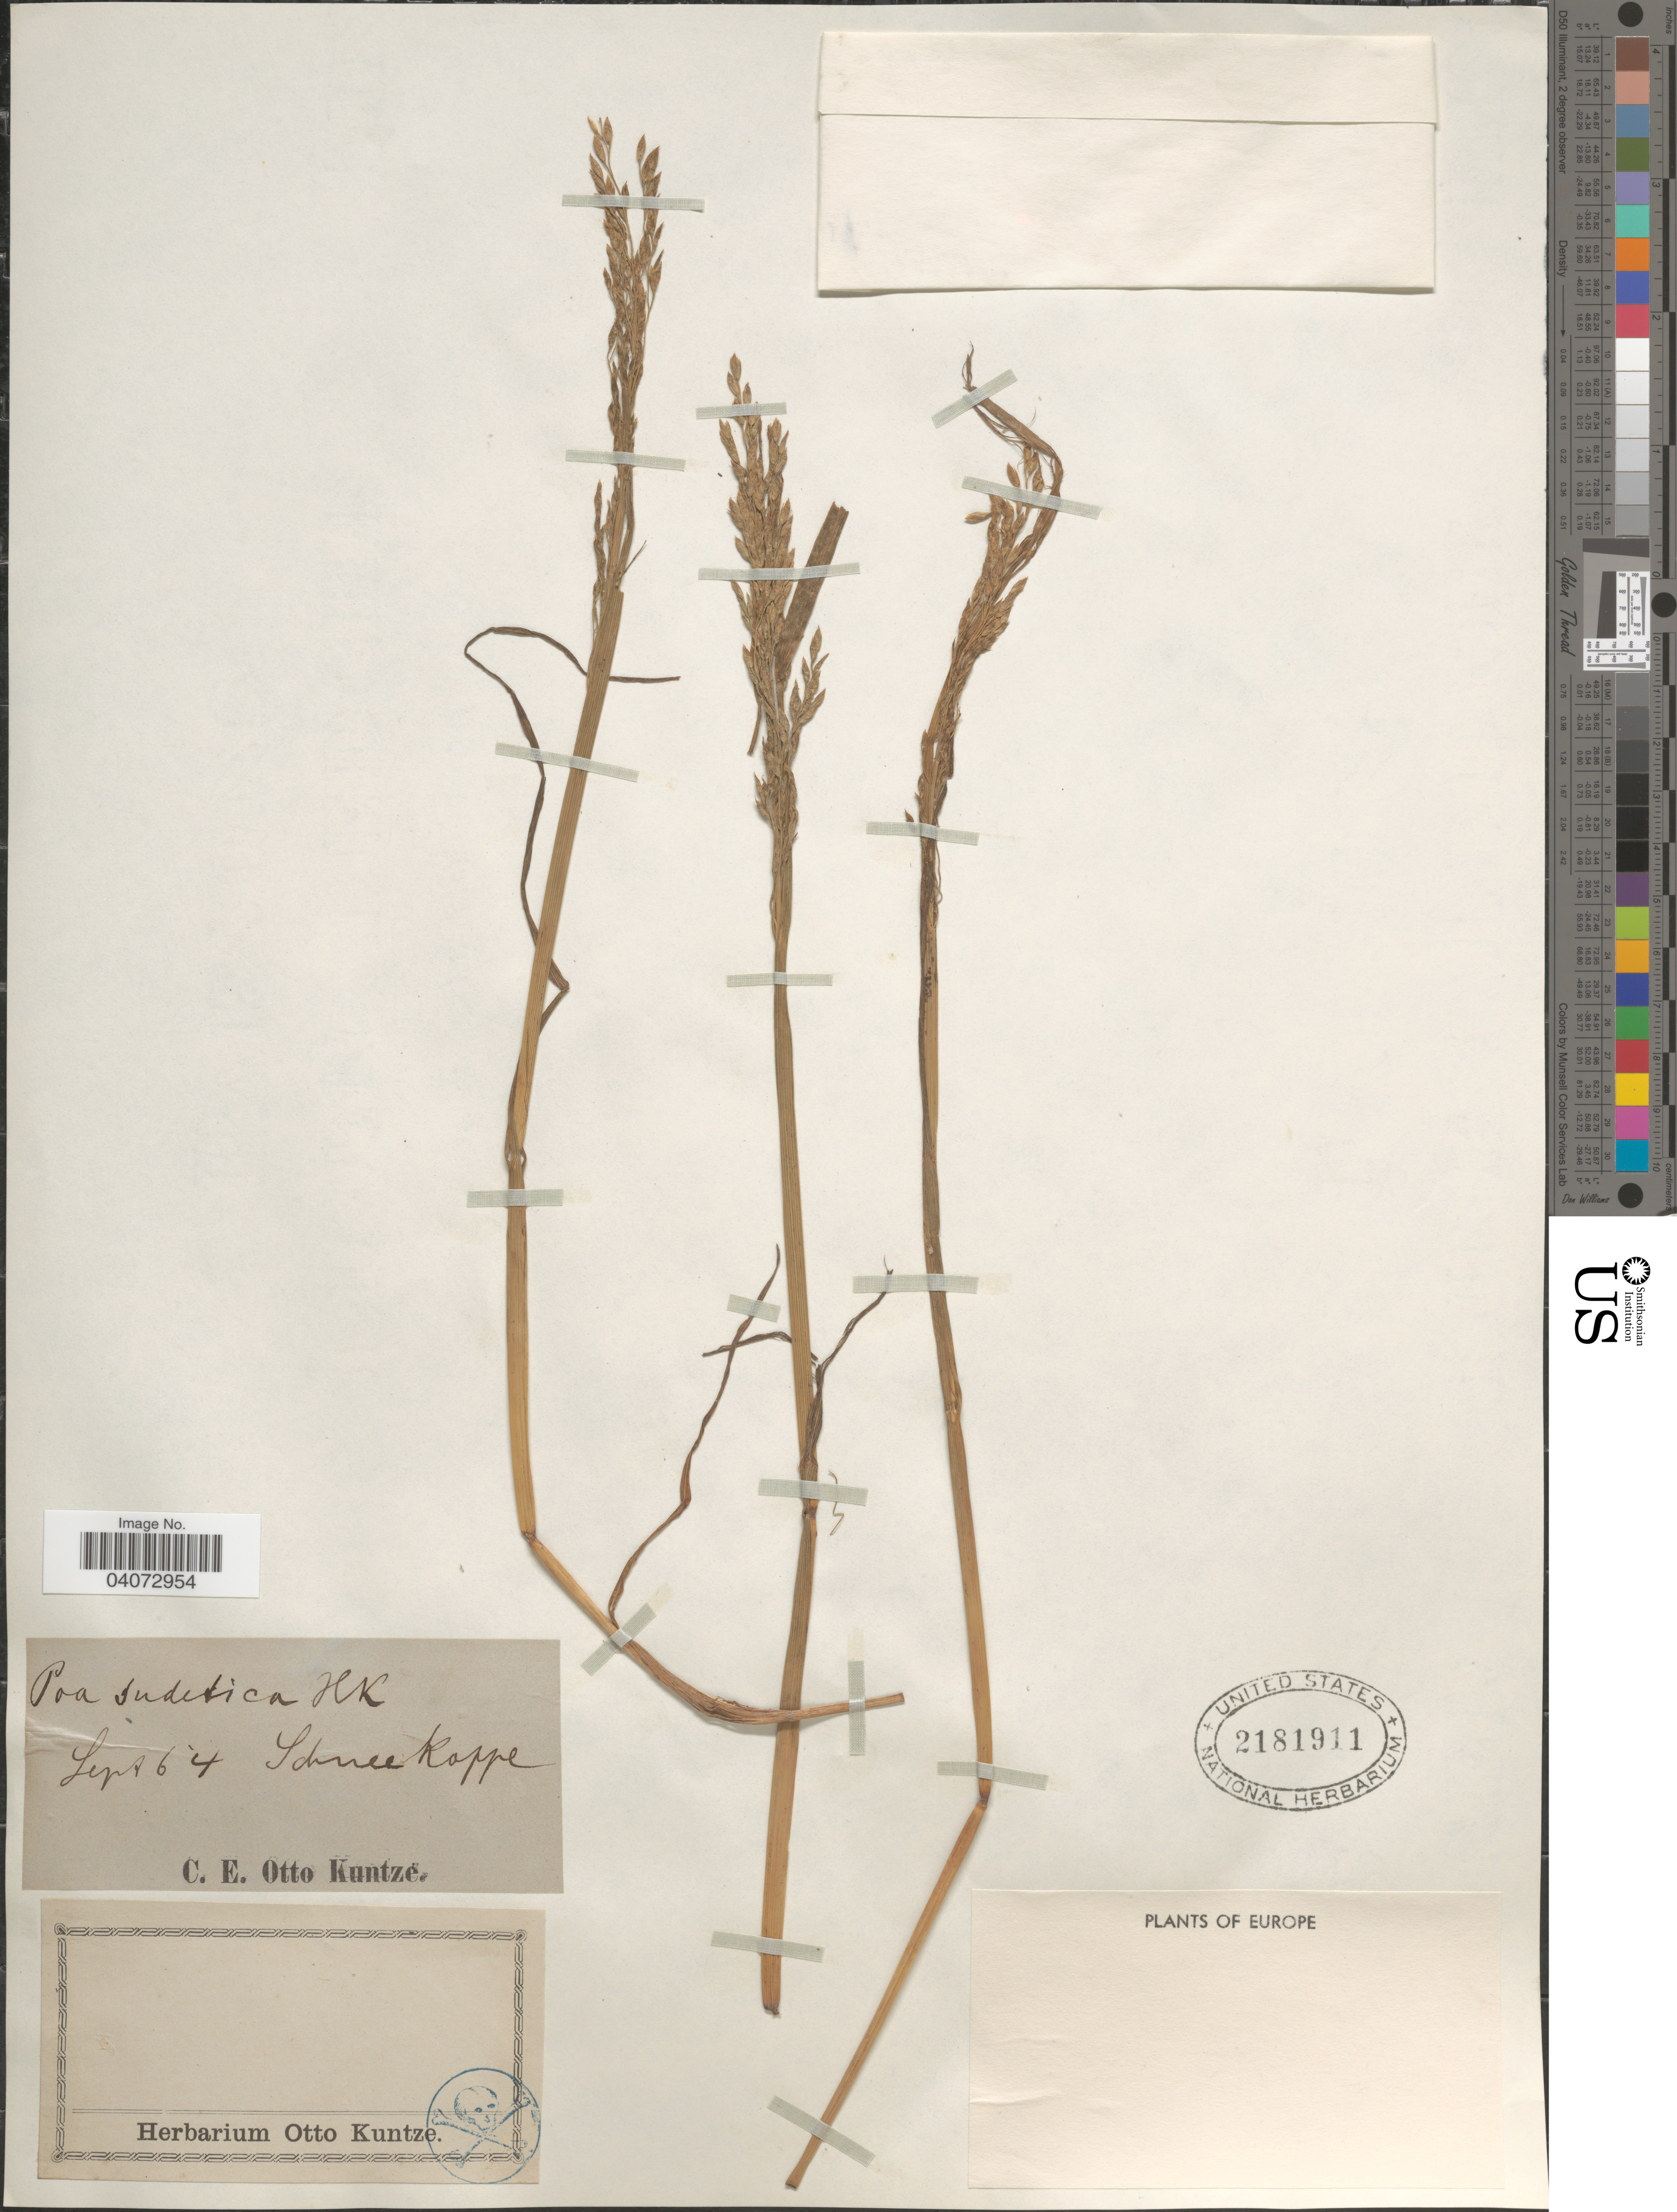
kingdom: Plantae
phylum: Tracheophyta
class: Liliopsida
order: Poales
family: Poaceae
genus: Poa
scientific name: Poa sp.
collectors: C.E.O. Kuntze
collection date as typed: Transcribed d/m/y: /9/64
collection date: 1864-09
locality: Schnee Koppe. Europe. [on border of Poland & Czech Republic]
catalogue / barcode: US 2181911